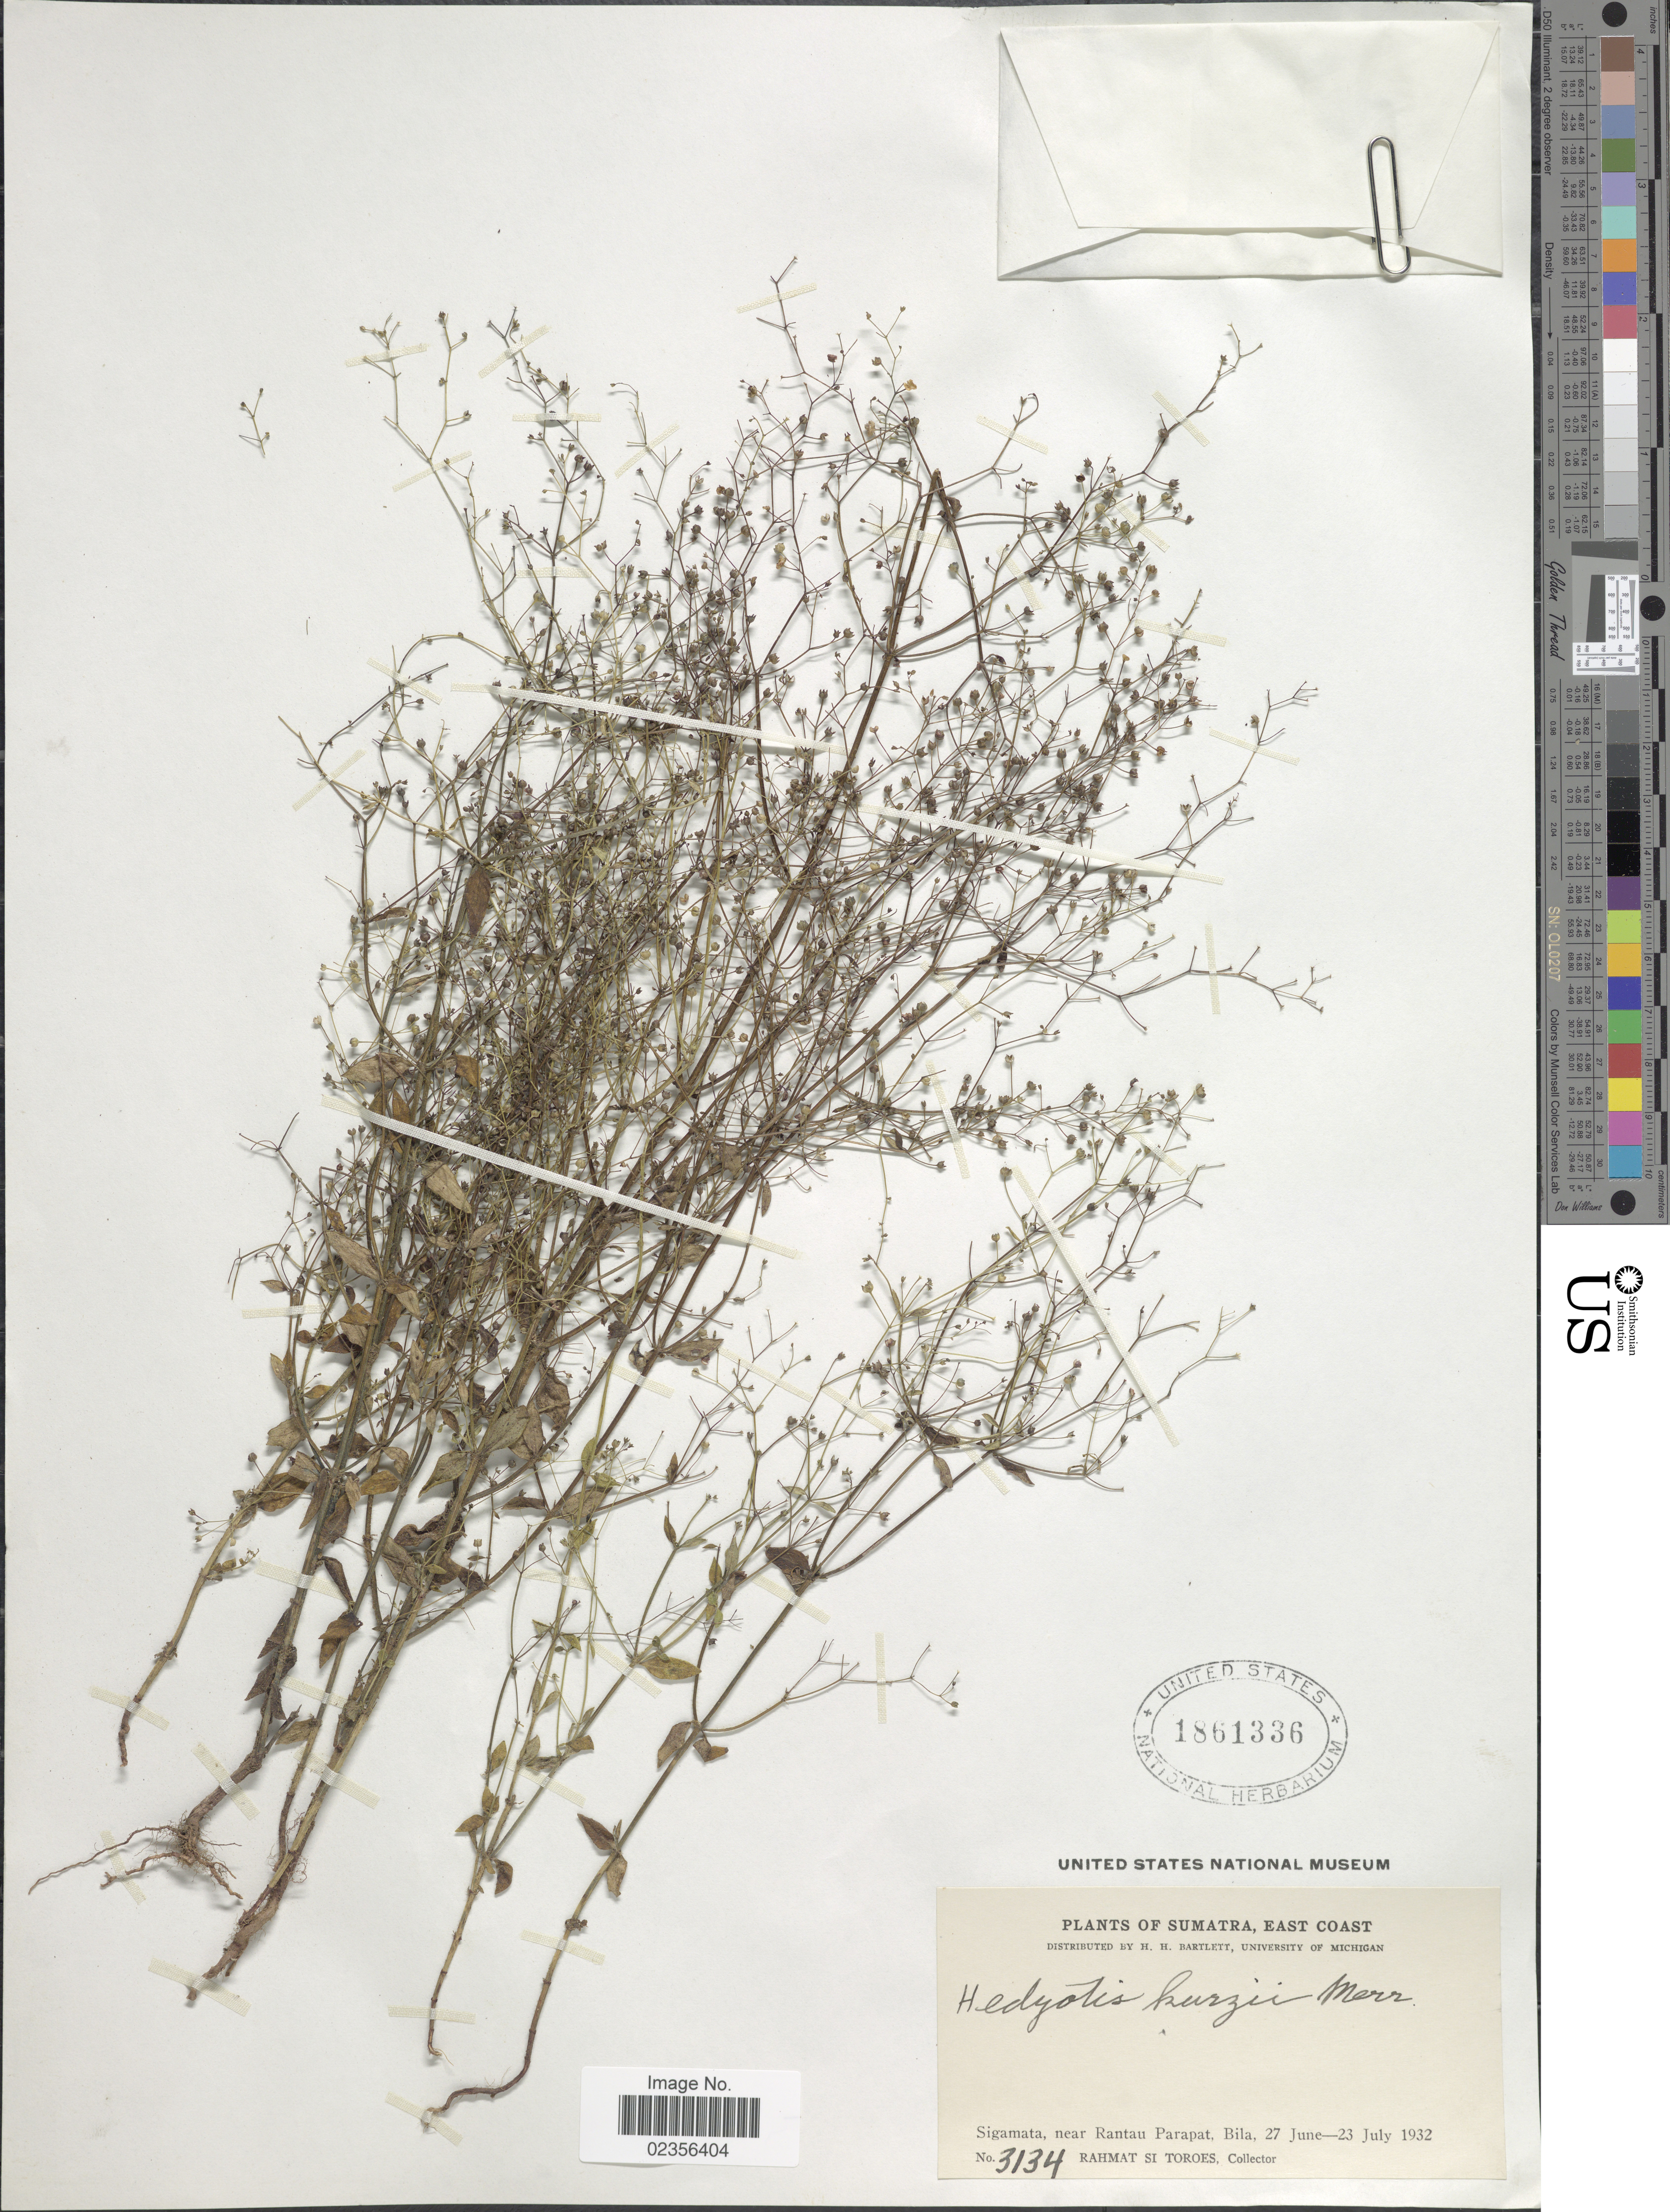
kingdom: Plantae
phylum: Tracheophyta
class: Magnoliopsida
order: Gentianales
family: Rubiaceae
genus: Hedyotis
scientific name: Hedyotis kurzii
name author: Merr.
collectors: Rahmat Si Boeea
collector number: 3134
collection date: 1932-06-27/1932-07-23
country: Indonesia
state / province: Sumatra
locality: Sumatra, East Coast, Sigamata, near Rantau Parapat, Bila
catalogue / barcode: US 1861336